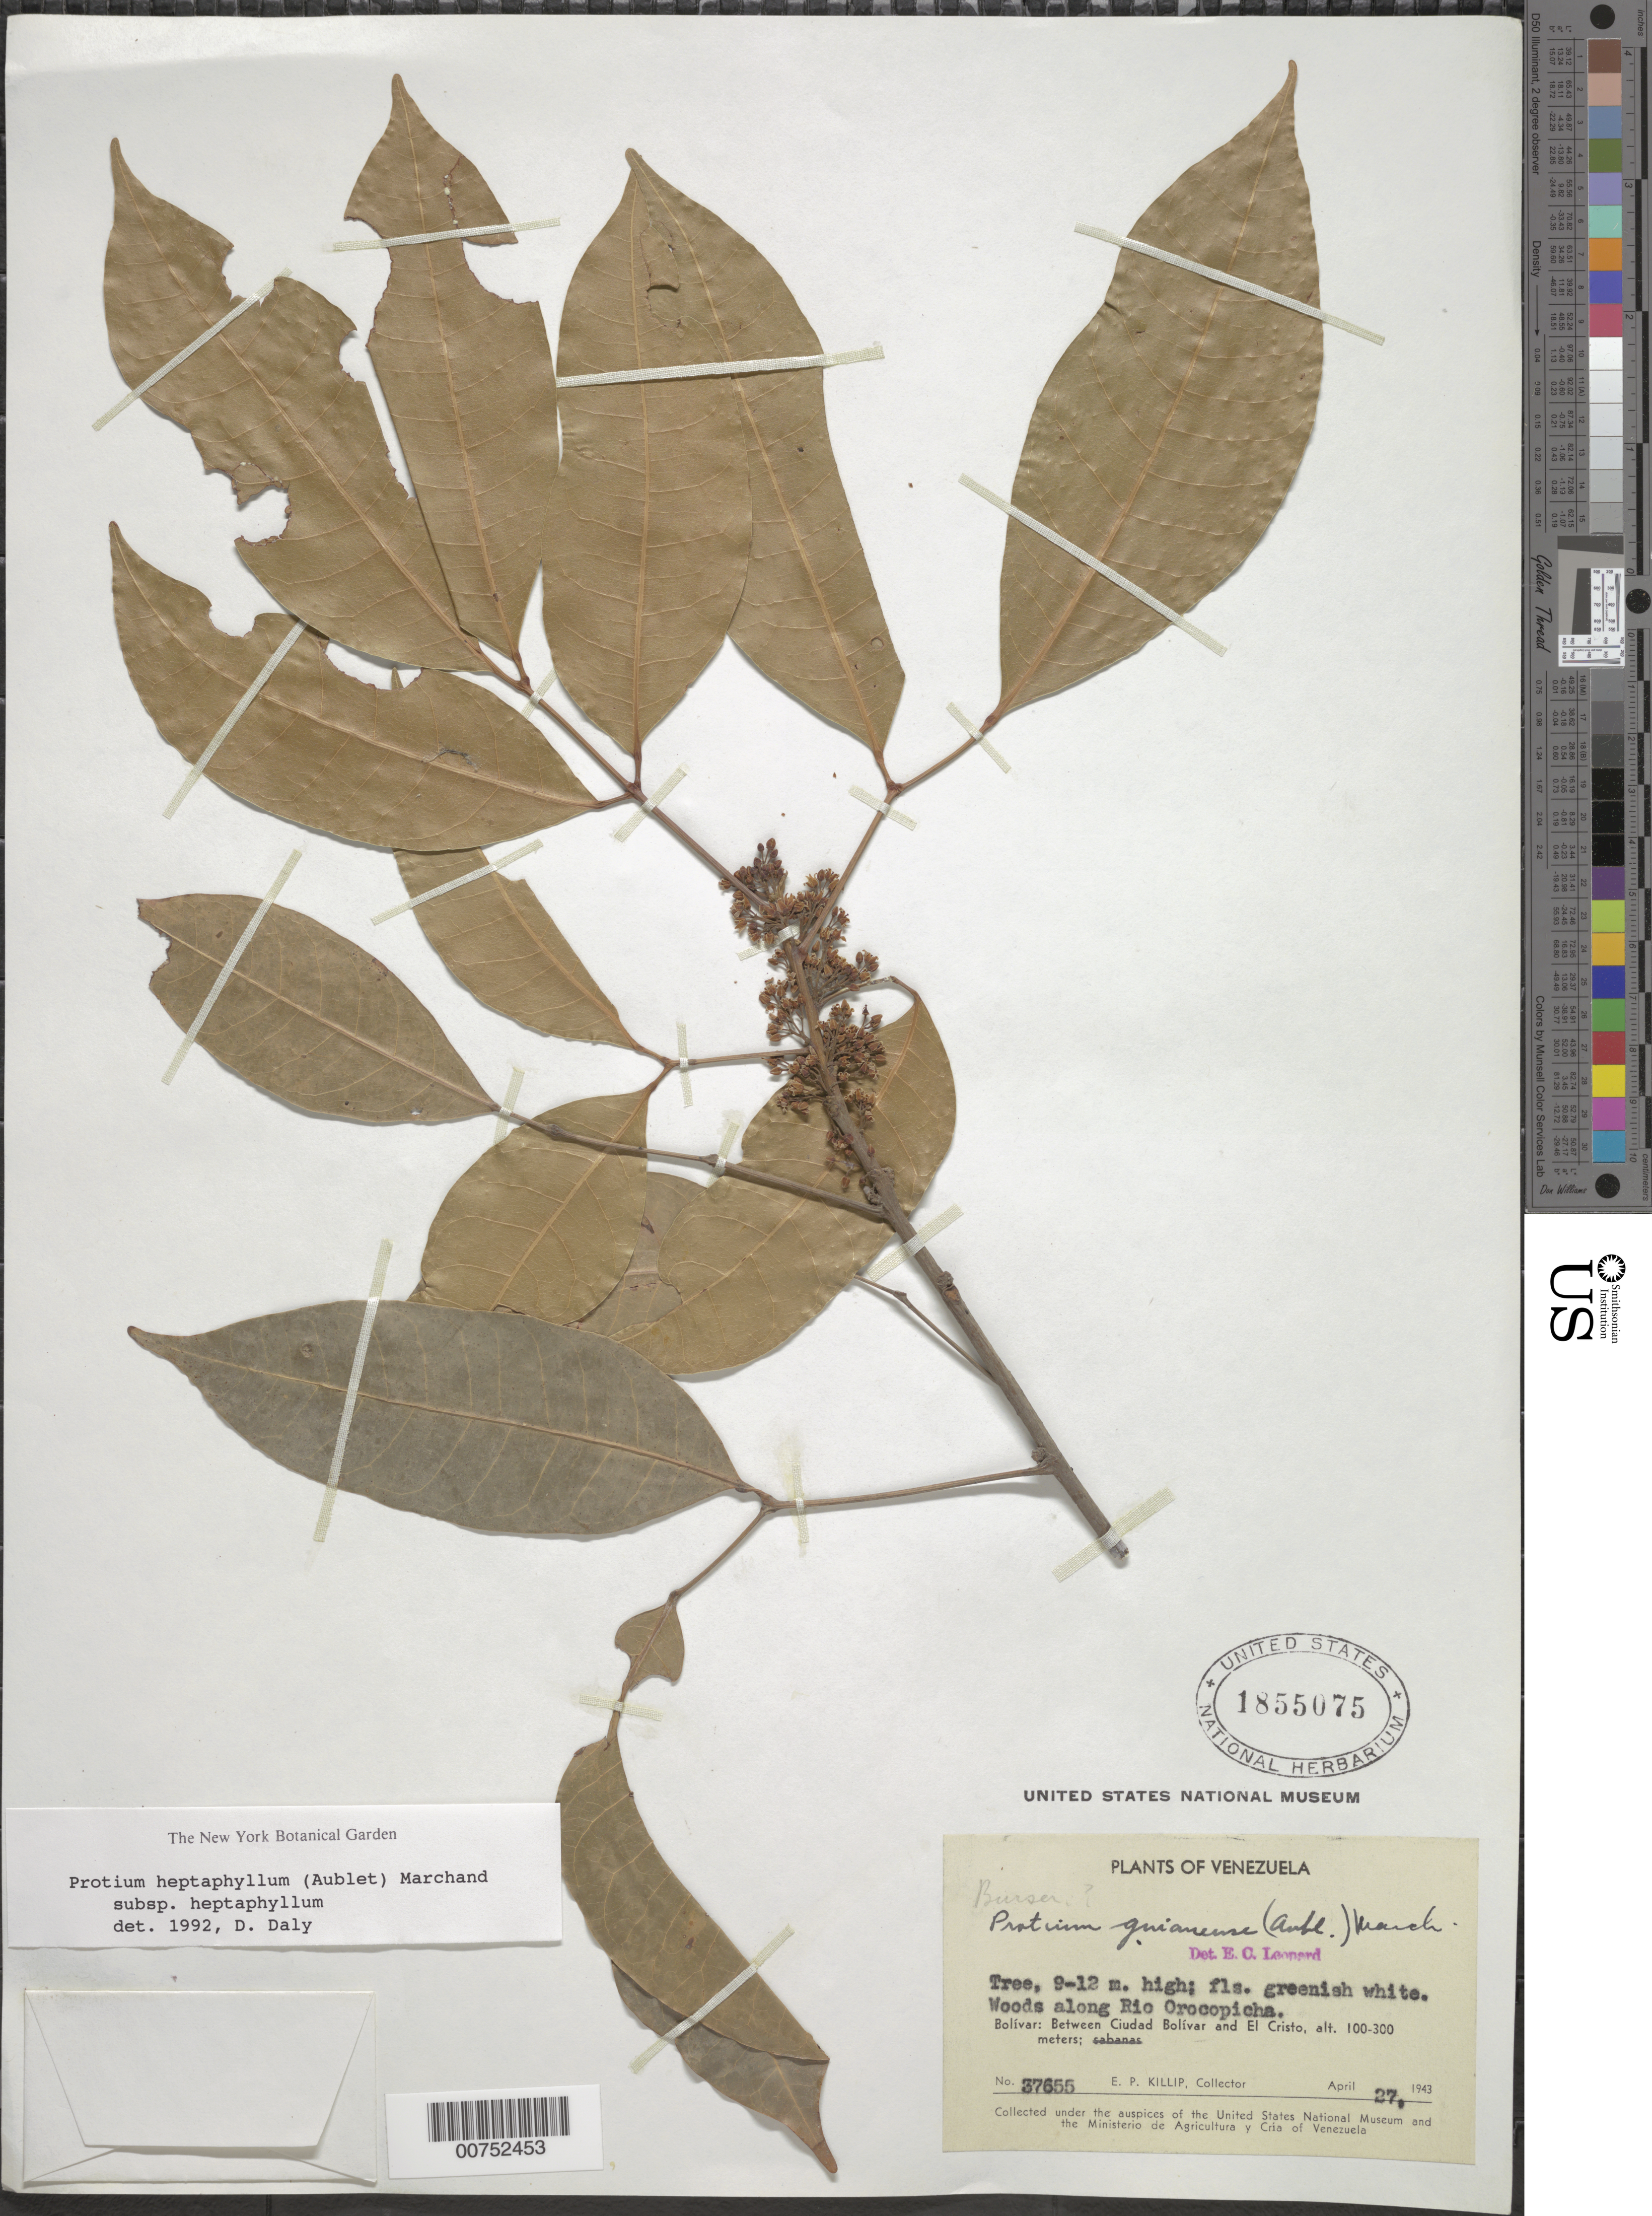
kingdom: Plantae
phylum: Tracheophyta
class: Magnoliopsida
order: Sapindales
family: Burseraceae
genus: Protium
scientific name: Protium heptaphyllum subsp. heptaphyllum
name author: (Aubl.) Marchand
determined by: Daly, D. C.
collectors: E. P. Killip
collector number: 37655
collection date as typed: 27-Apr-43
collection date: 1943-04-27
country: Venezuela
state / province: Bolívar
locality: Ciudad Bolívar to El Cristo, along Río Orocopicha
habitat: Woods along Rio Orocopicha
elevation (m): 100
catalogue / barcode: US 1855075